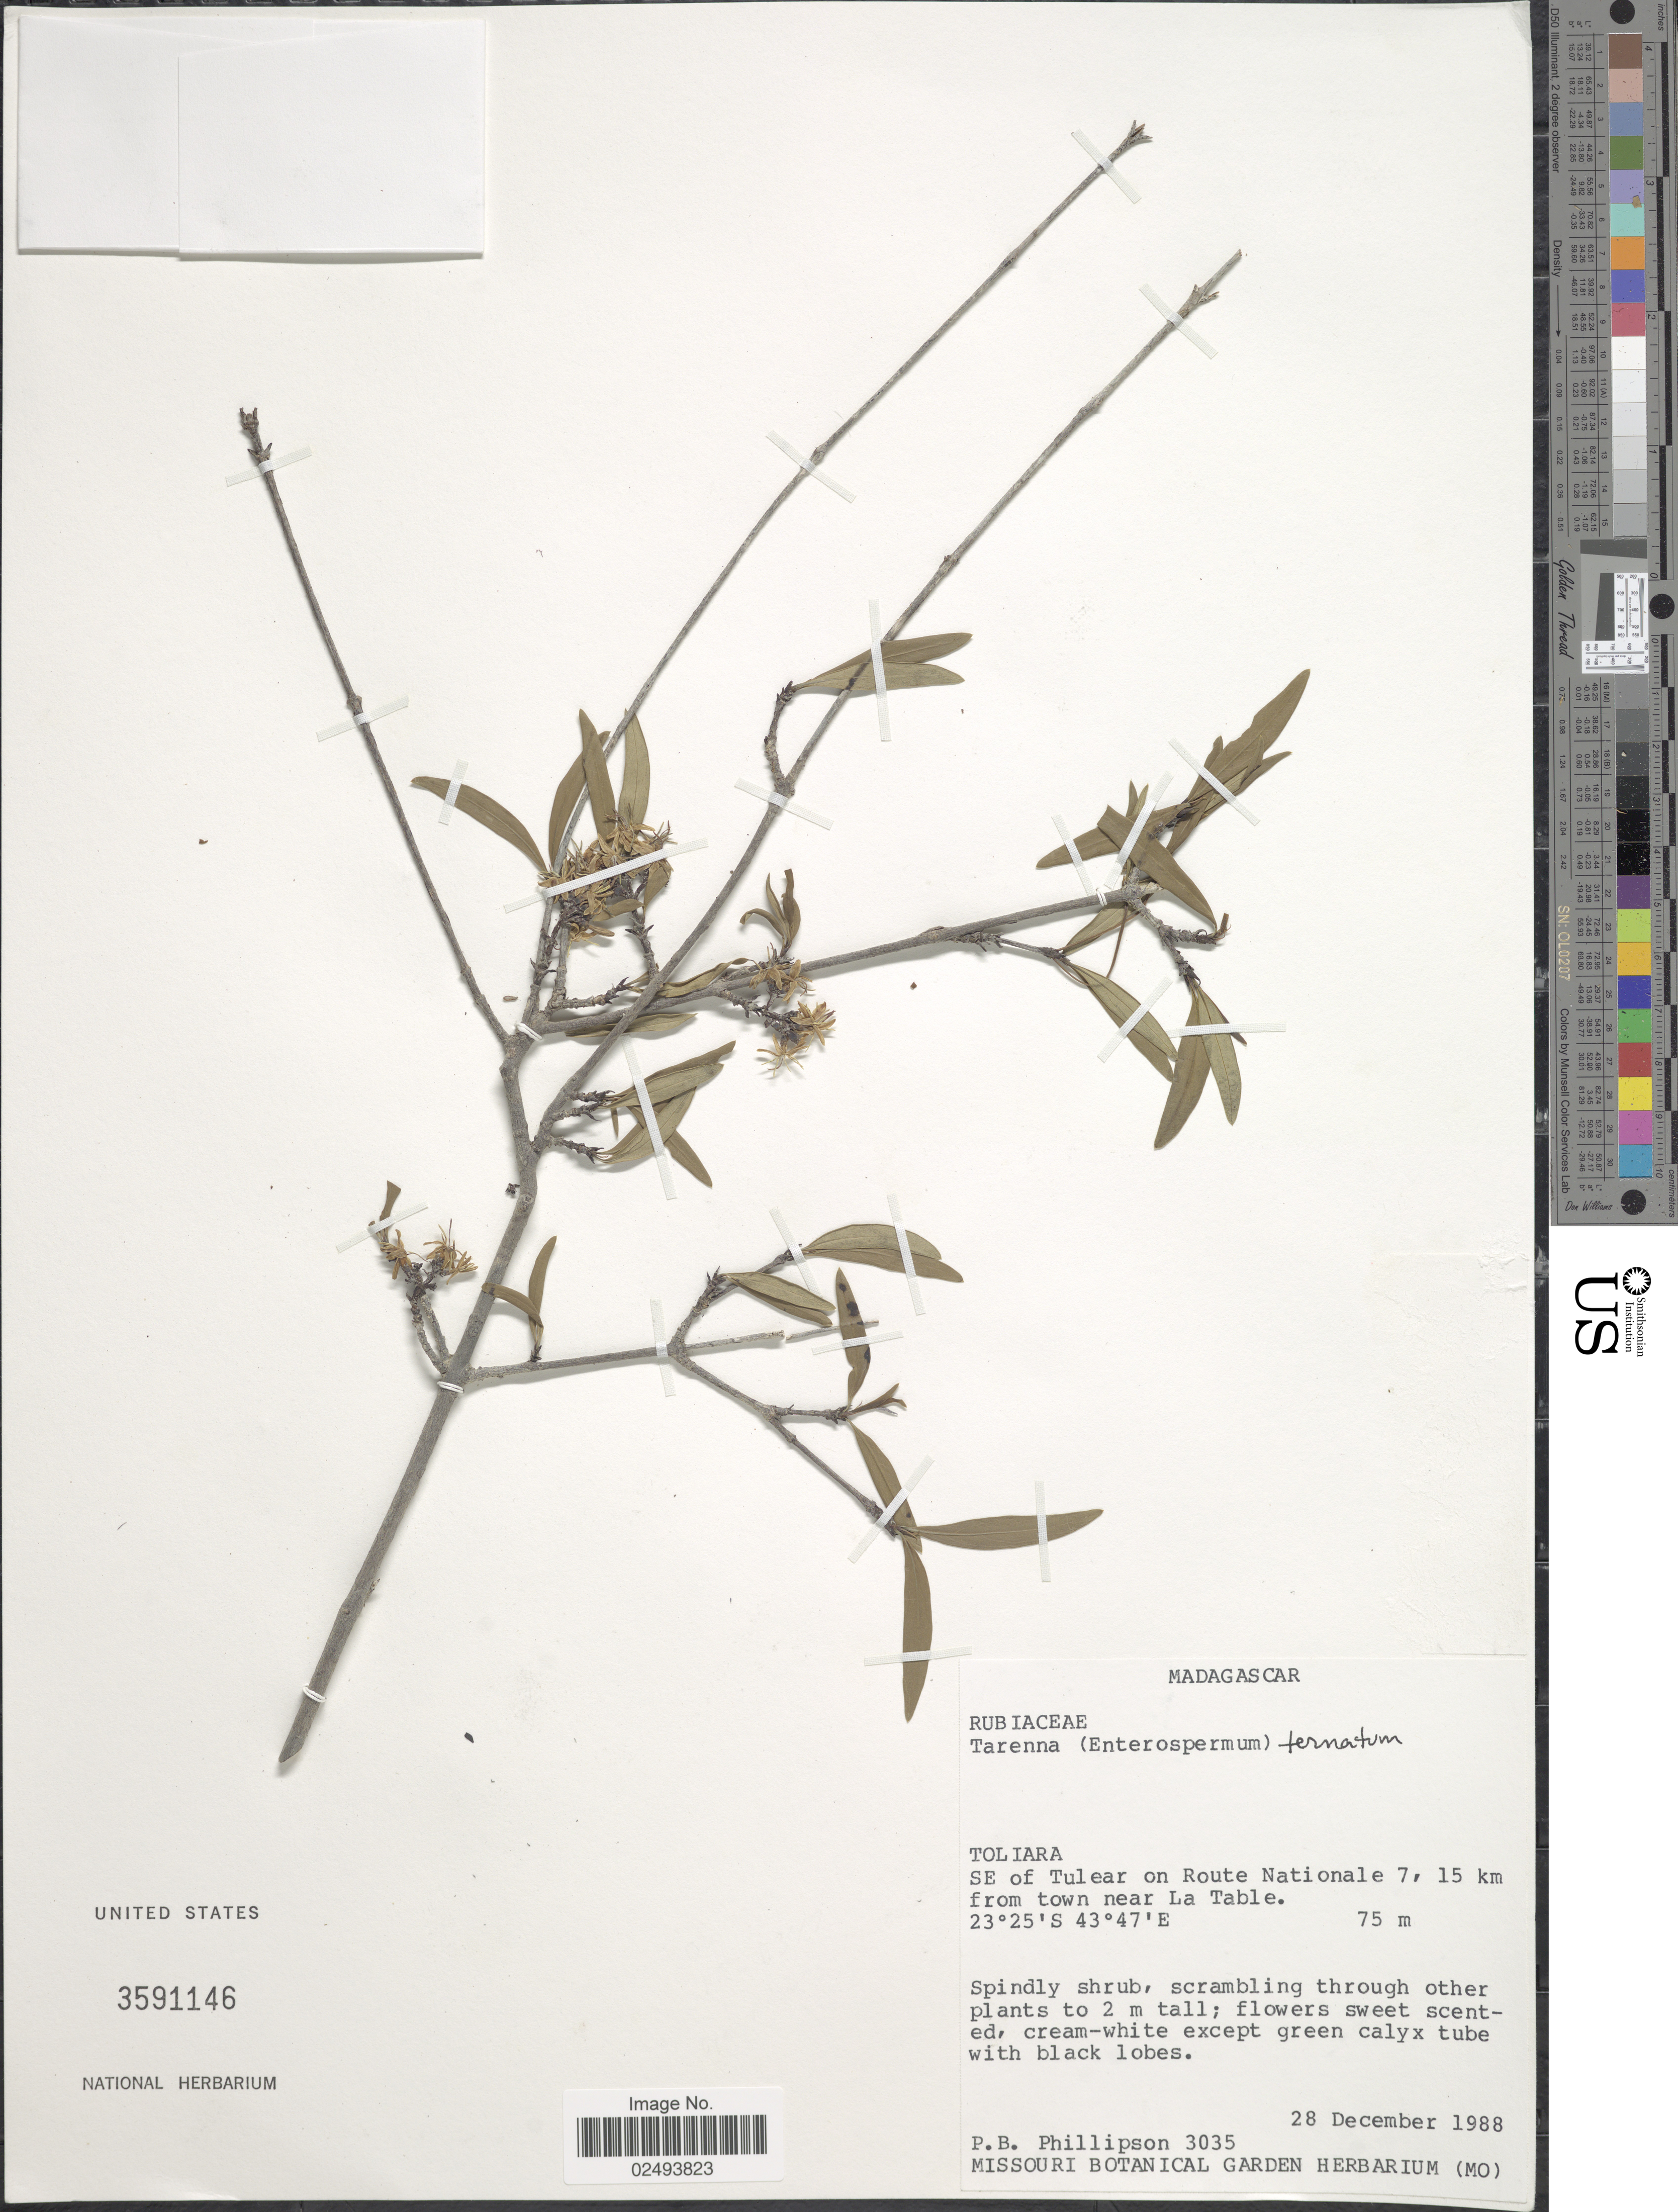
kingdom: Plantae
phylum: Tracheophyta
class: Magnoliopsida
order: Gentianales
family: Rubiaceae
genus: Tarenna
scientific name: Tarenna sp.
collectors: P. B. Phillipson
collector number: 3035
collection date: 1988-12-28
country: Madagascar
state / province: Atsimo-Andrefana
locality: SE of Tulear on Route Nationale 7, 15 km from town near La Table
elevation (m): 75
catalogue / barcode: US 3591146